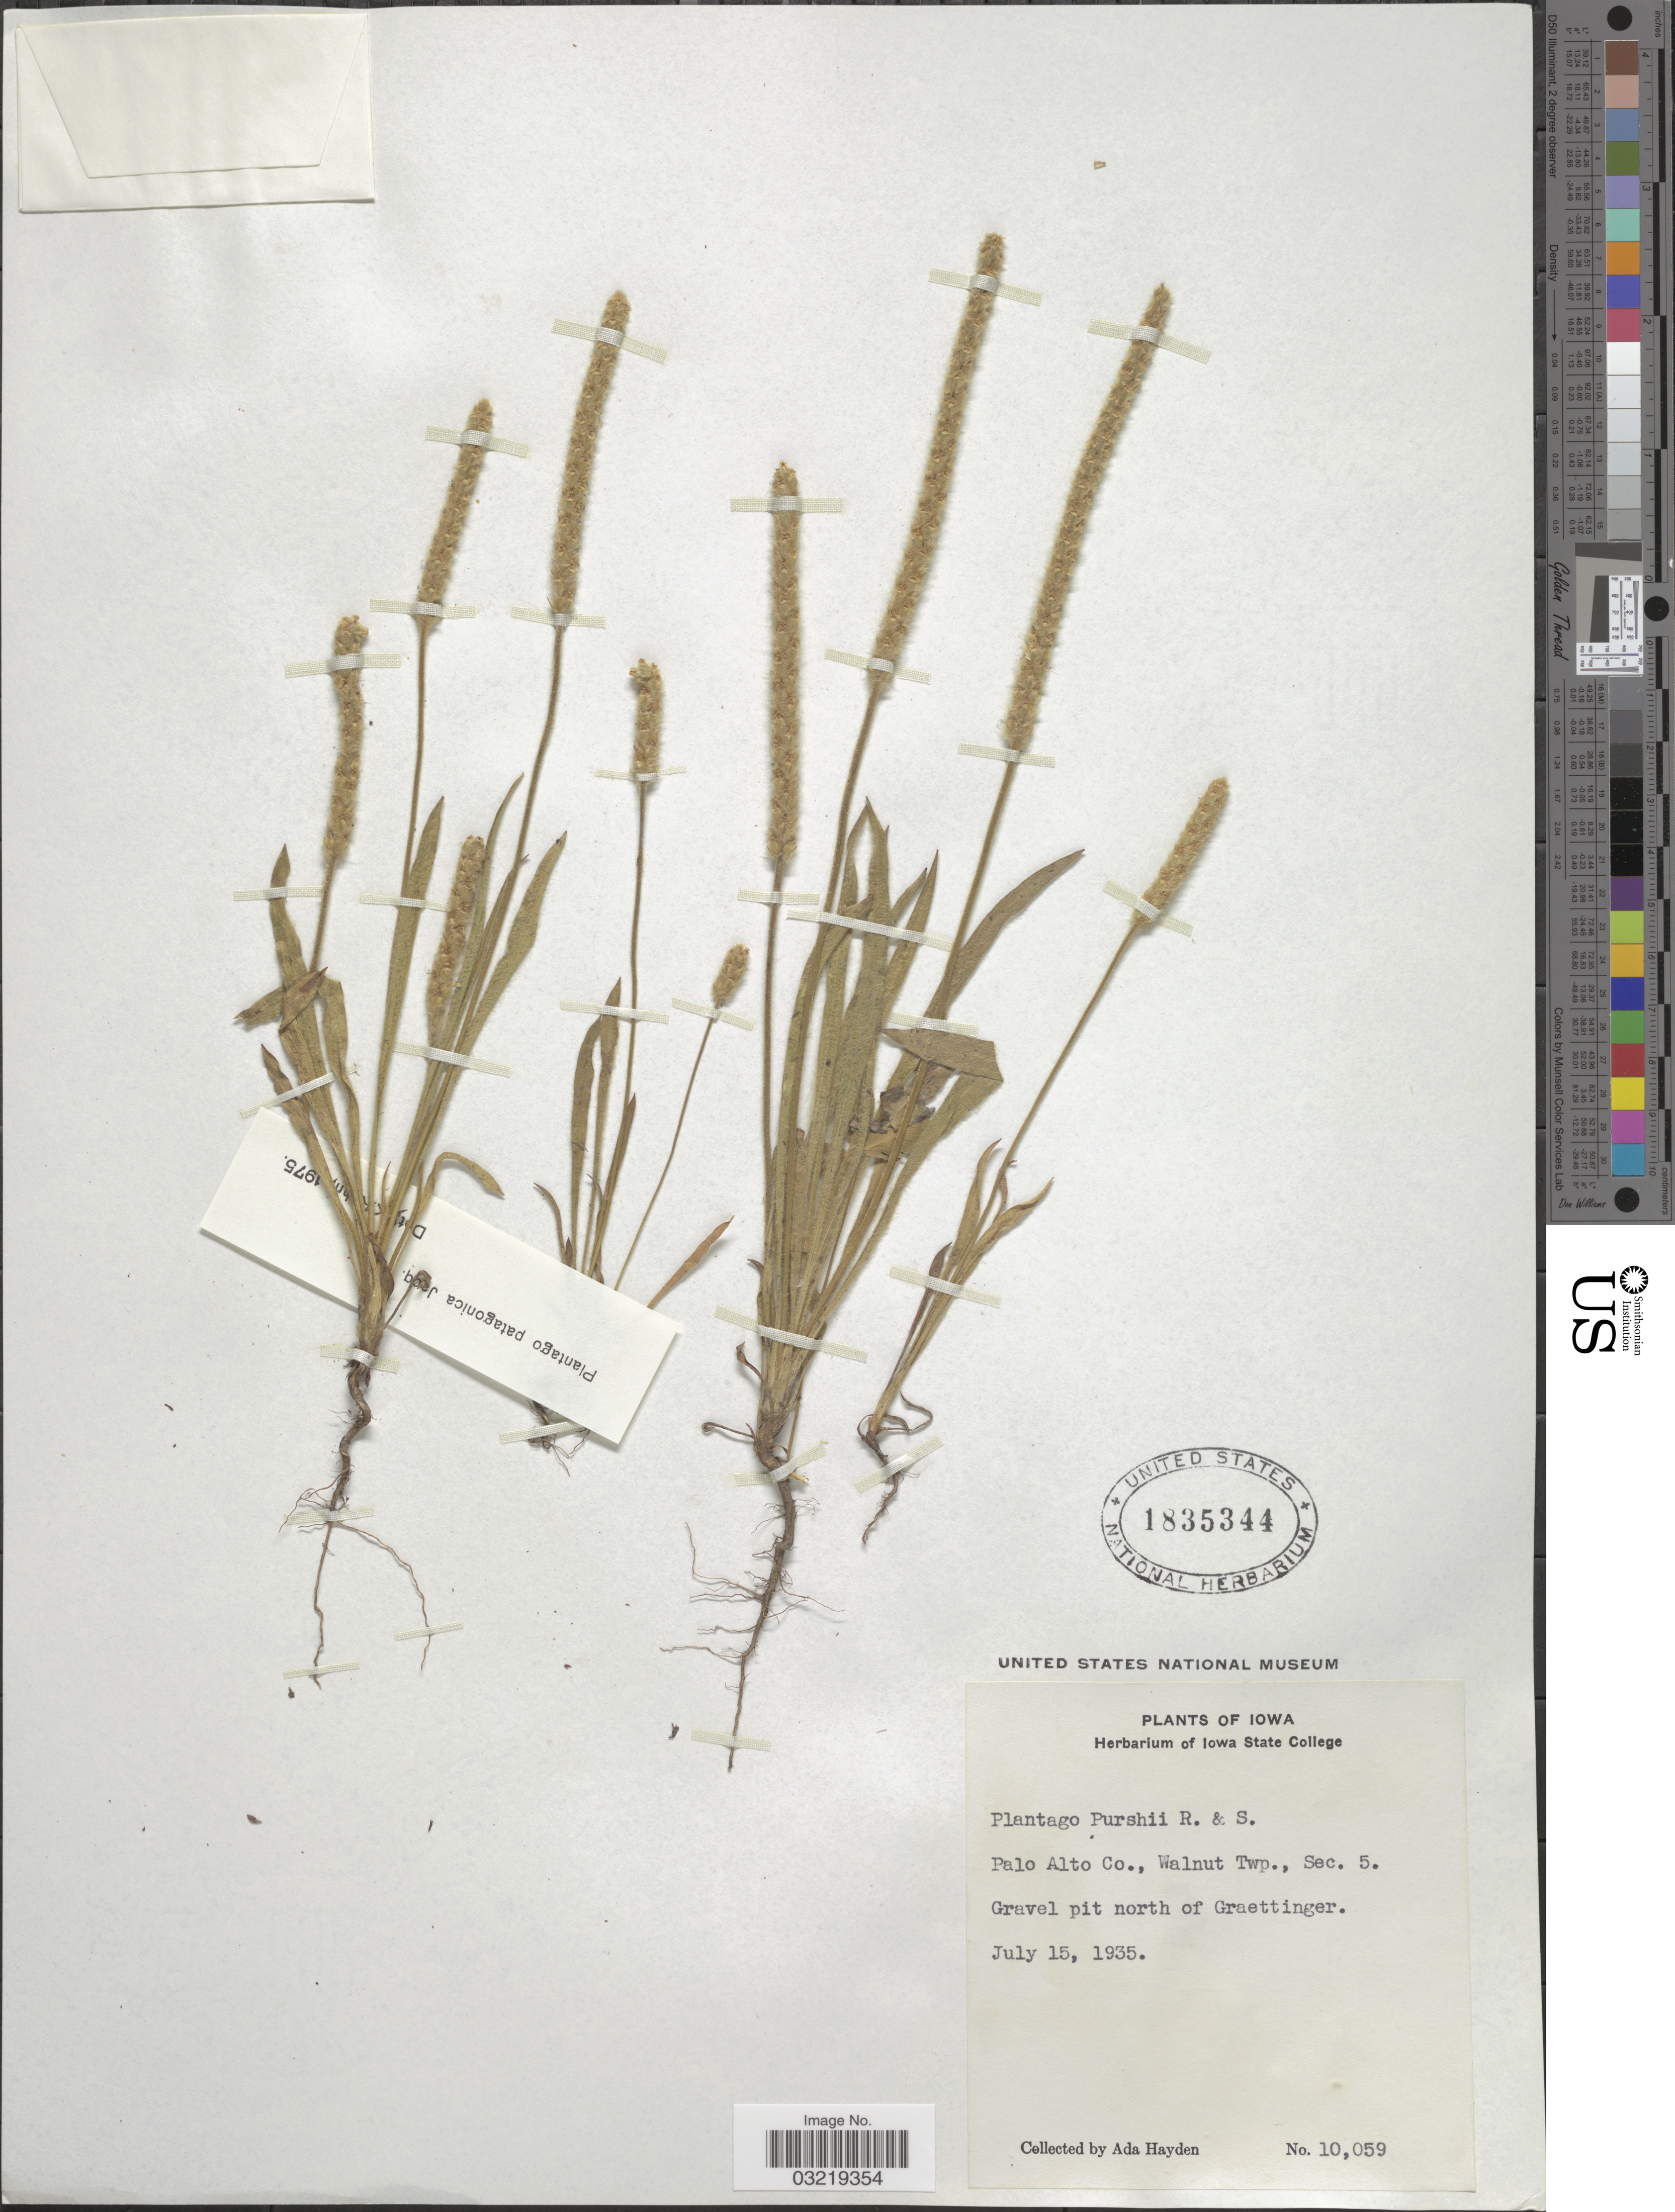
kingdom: Plantae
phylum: Tracheophyta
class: Magnoliopsida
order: Lamiales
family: Plantaginaceae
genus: Plantago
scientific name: Plantago patagonica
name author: Jacq.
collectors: Ada Hayden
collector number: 10059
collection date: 1935-07-15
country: United States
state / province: Iowa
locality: Palo Alto Co., Walnut Twp., Sec. 5. Gravel pit north of Graettinger.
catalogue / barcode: US 1835344